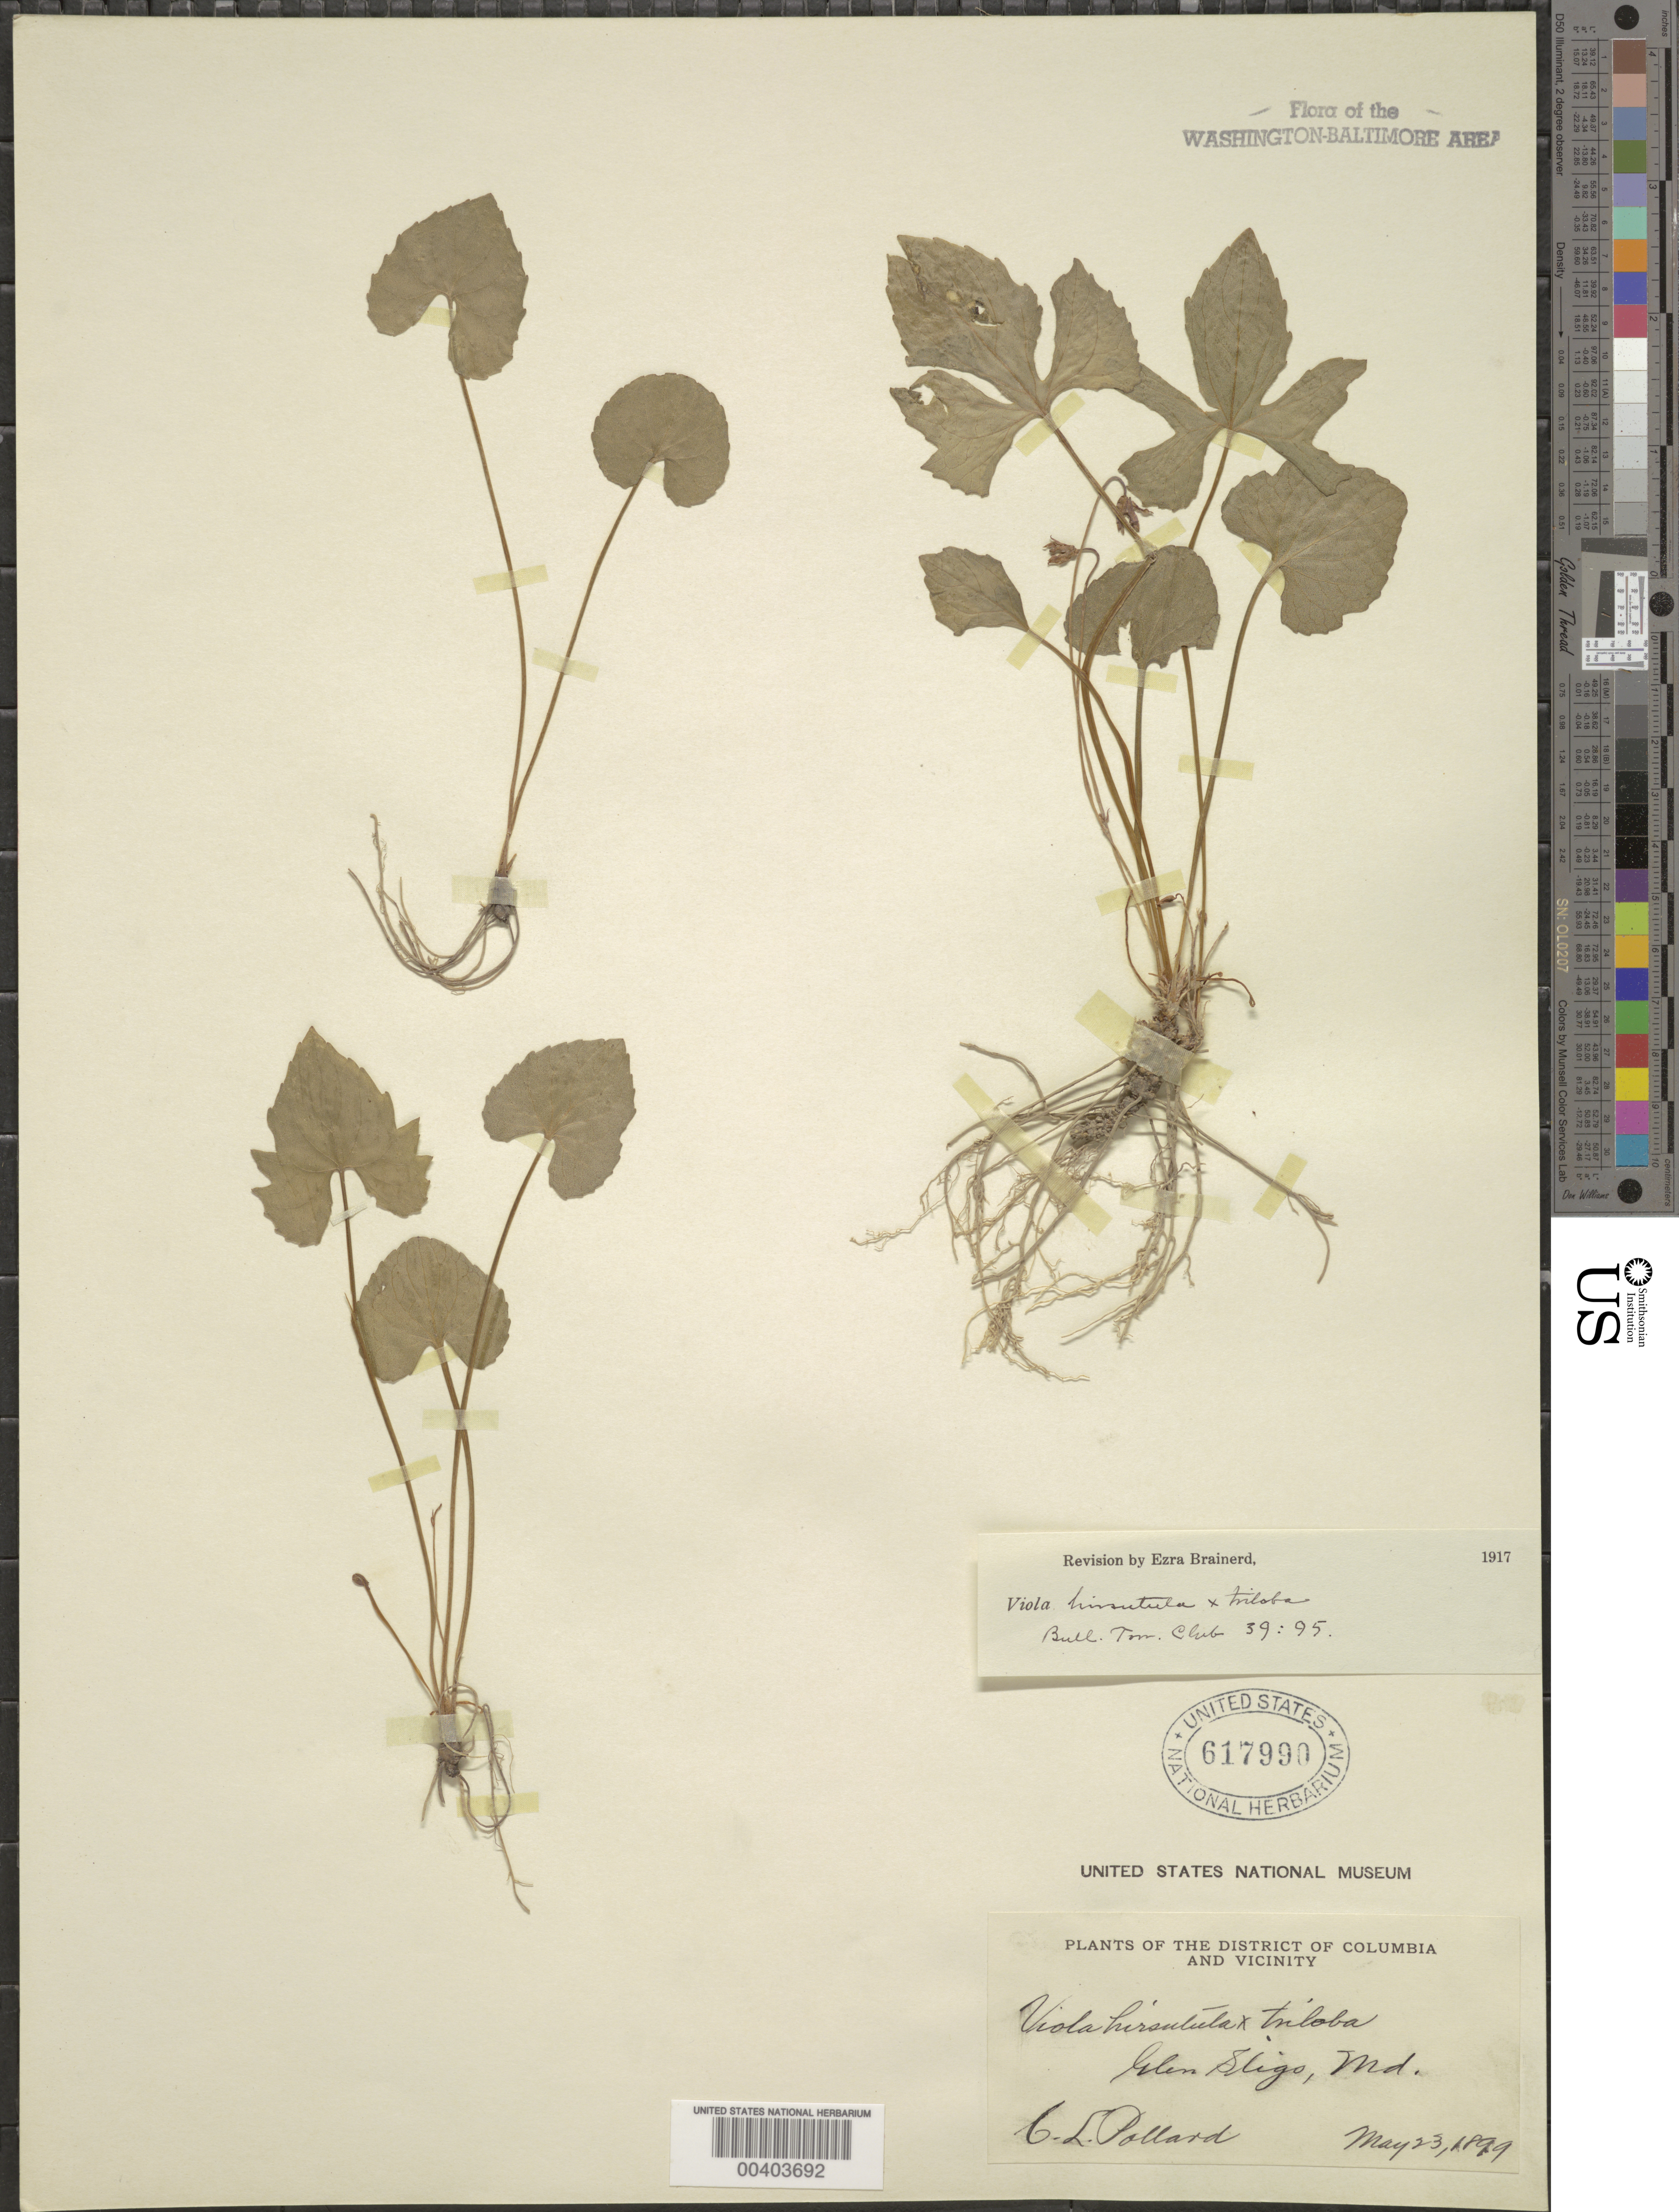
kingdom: Plantae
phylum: Tracheophyta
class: Magnoliopsida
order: Malpighiales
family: Violaceae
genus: Viola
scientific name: Viola hirsutula x V. triloba Schwein.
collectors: C. L. Pollard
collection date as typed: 23 May 1899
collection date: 1899-05-23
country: United States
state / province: Maryland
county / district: Prince George's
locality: Glen Sligo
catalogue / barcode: US 617990